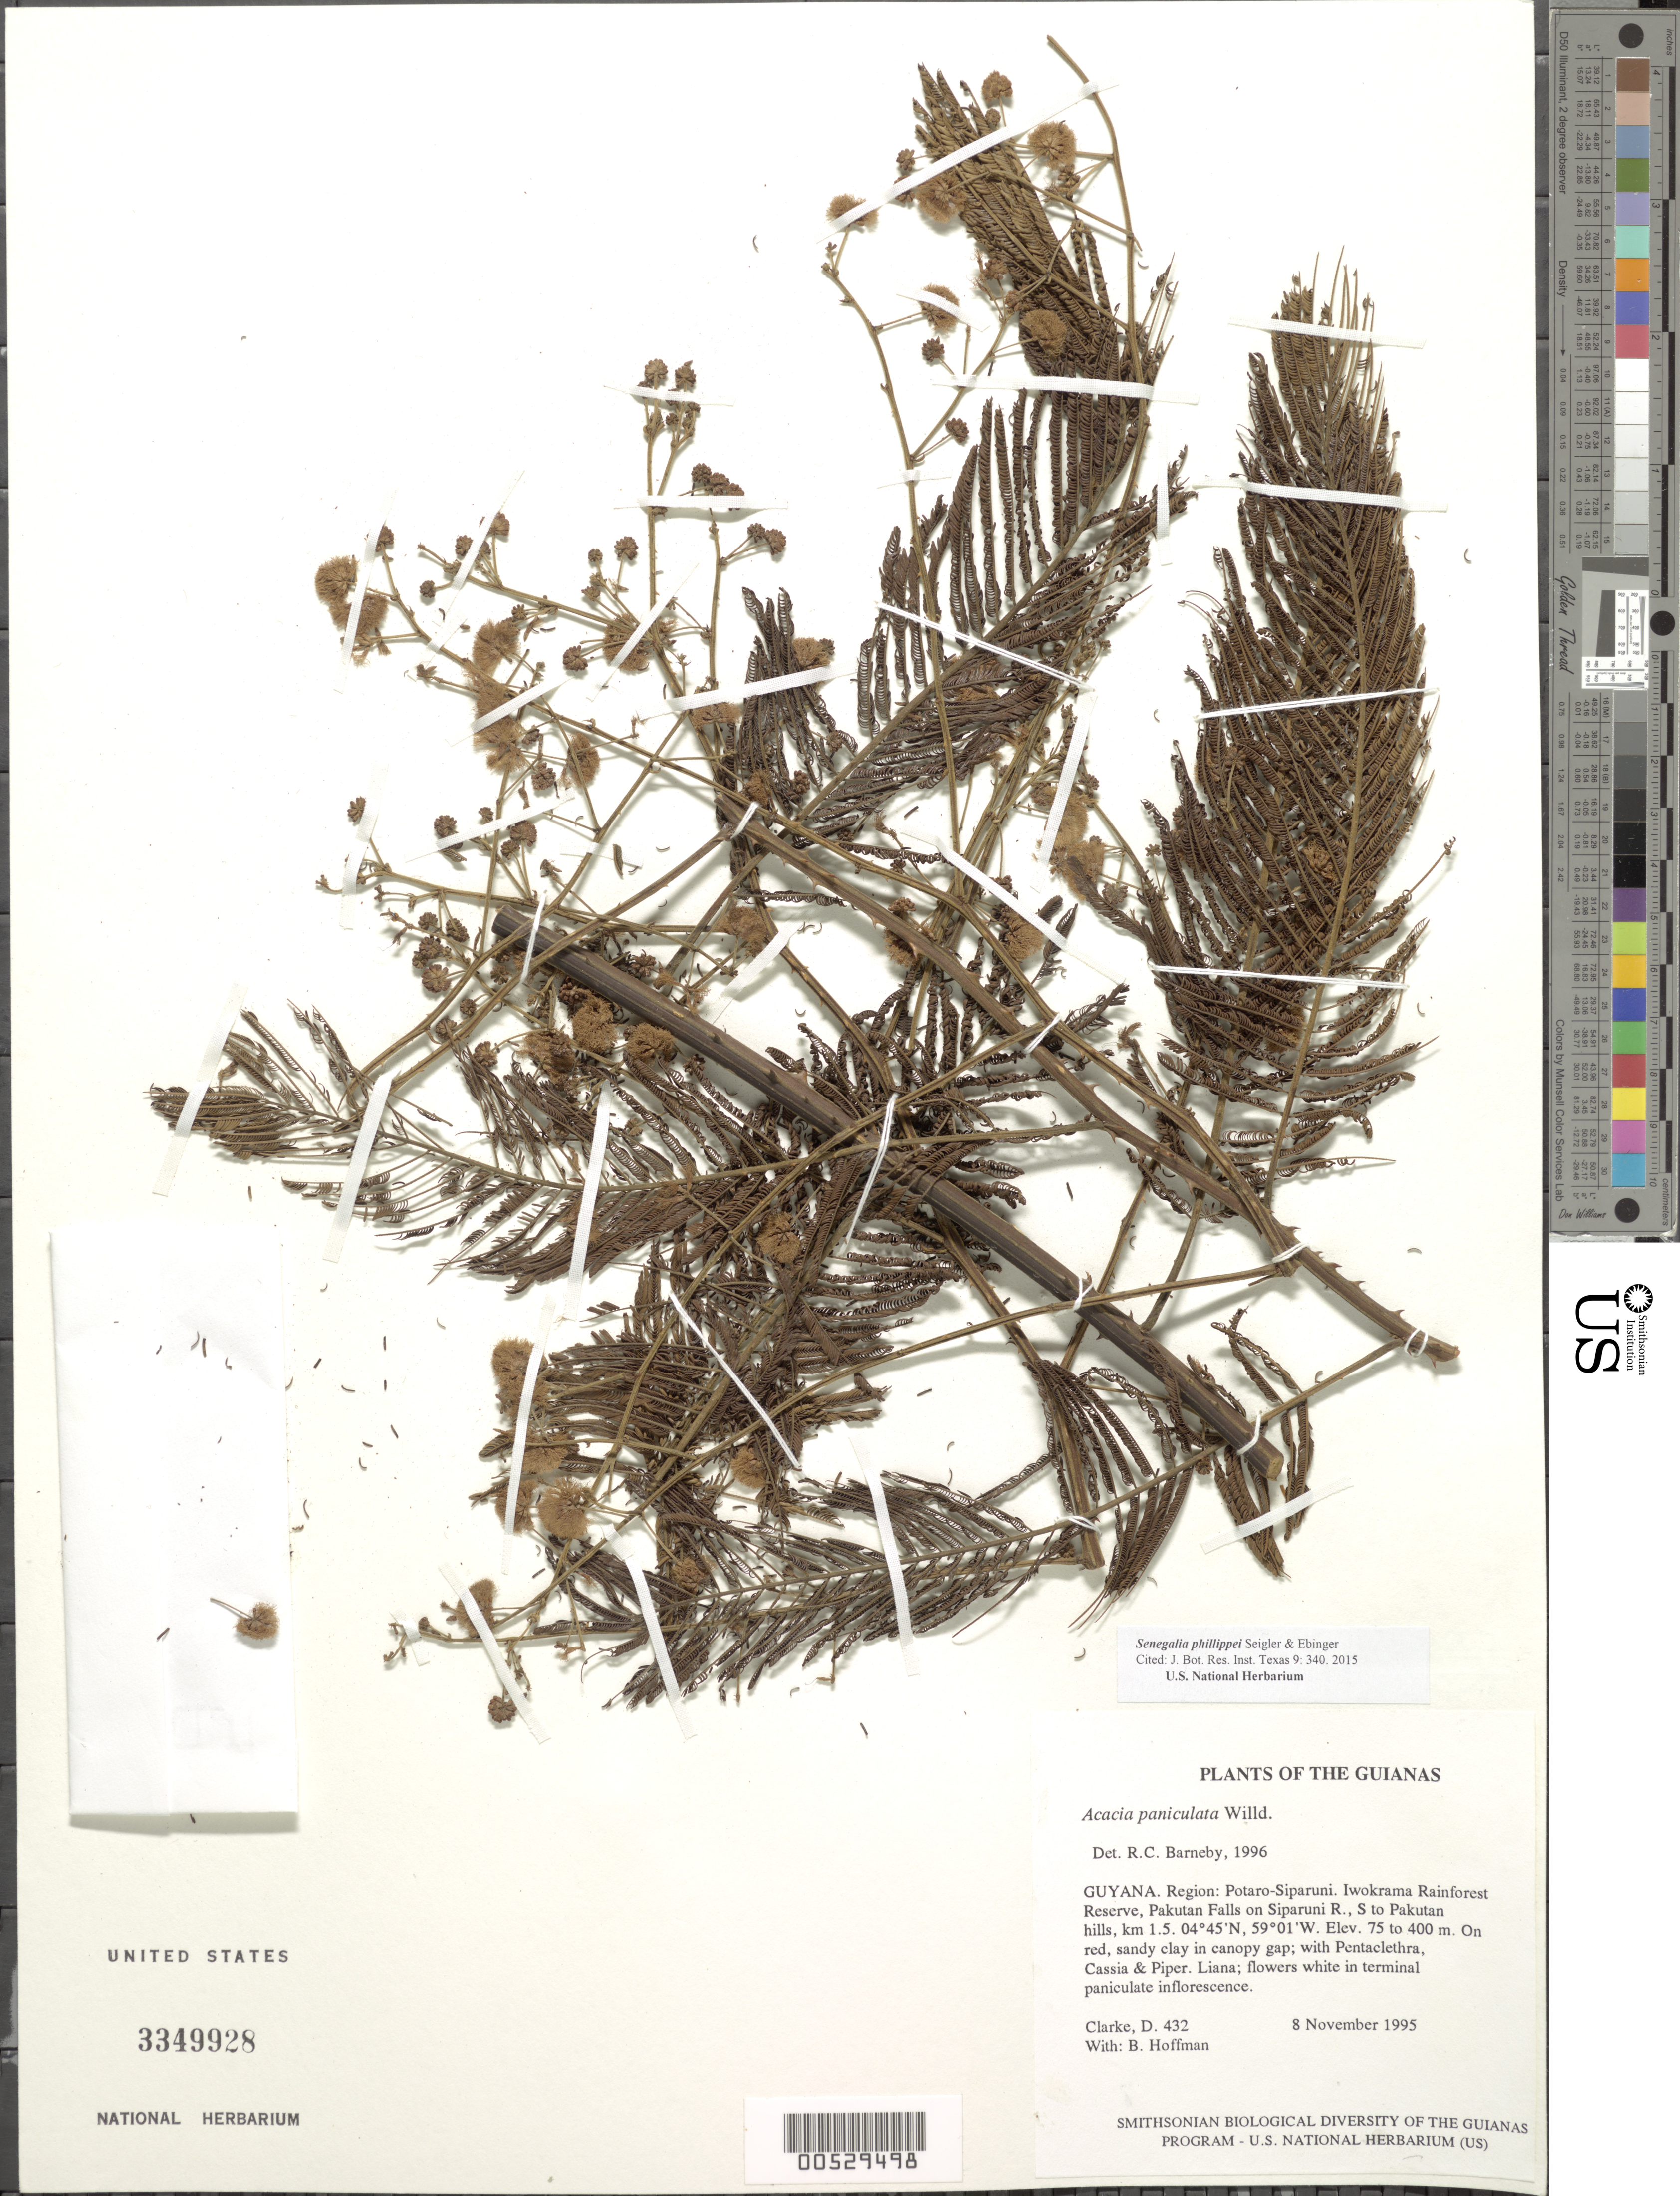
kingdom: Plantae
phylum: Tracheophyta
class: Magnoliopsida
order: Fabales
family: Fabaceae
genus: Senegalia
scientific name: Senegalia phillippei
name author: Seigler & Ebinger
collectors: H. D. Clarke & B. Hoffman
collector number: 432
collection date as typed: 8 November 1995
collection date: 1995-11-08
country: Guyana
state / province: Potaro-Siparuni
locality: Iwokrama Rainforest Reserve, Pakutau Falls on Siparuni R., S to Pakutau hills, km 1.5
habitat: On red, sandy clay in canopy gap; with Pentaclethra, Cassia & Piper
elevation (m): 75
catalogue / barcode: US 3349928